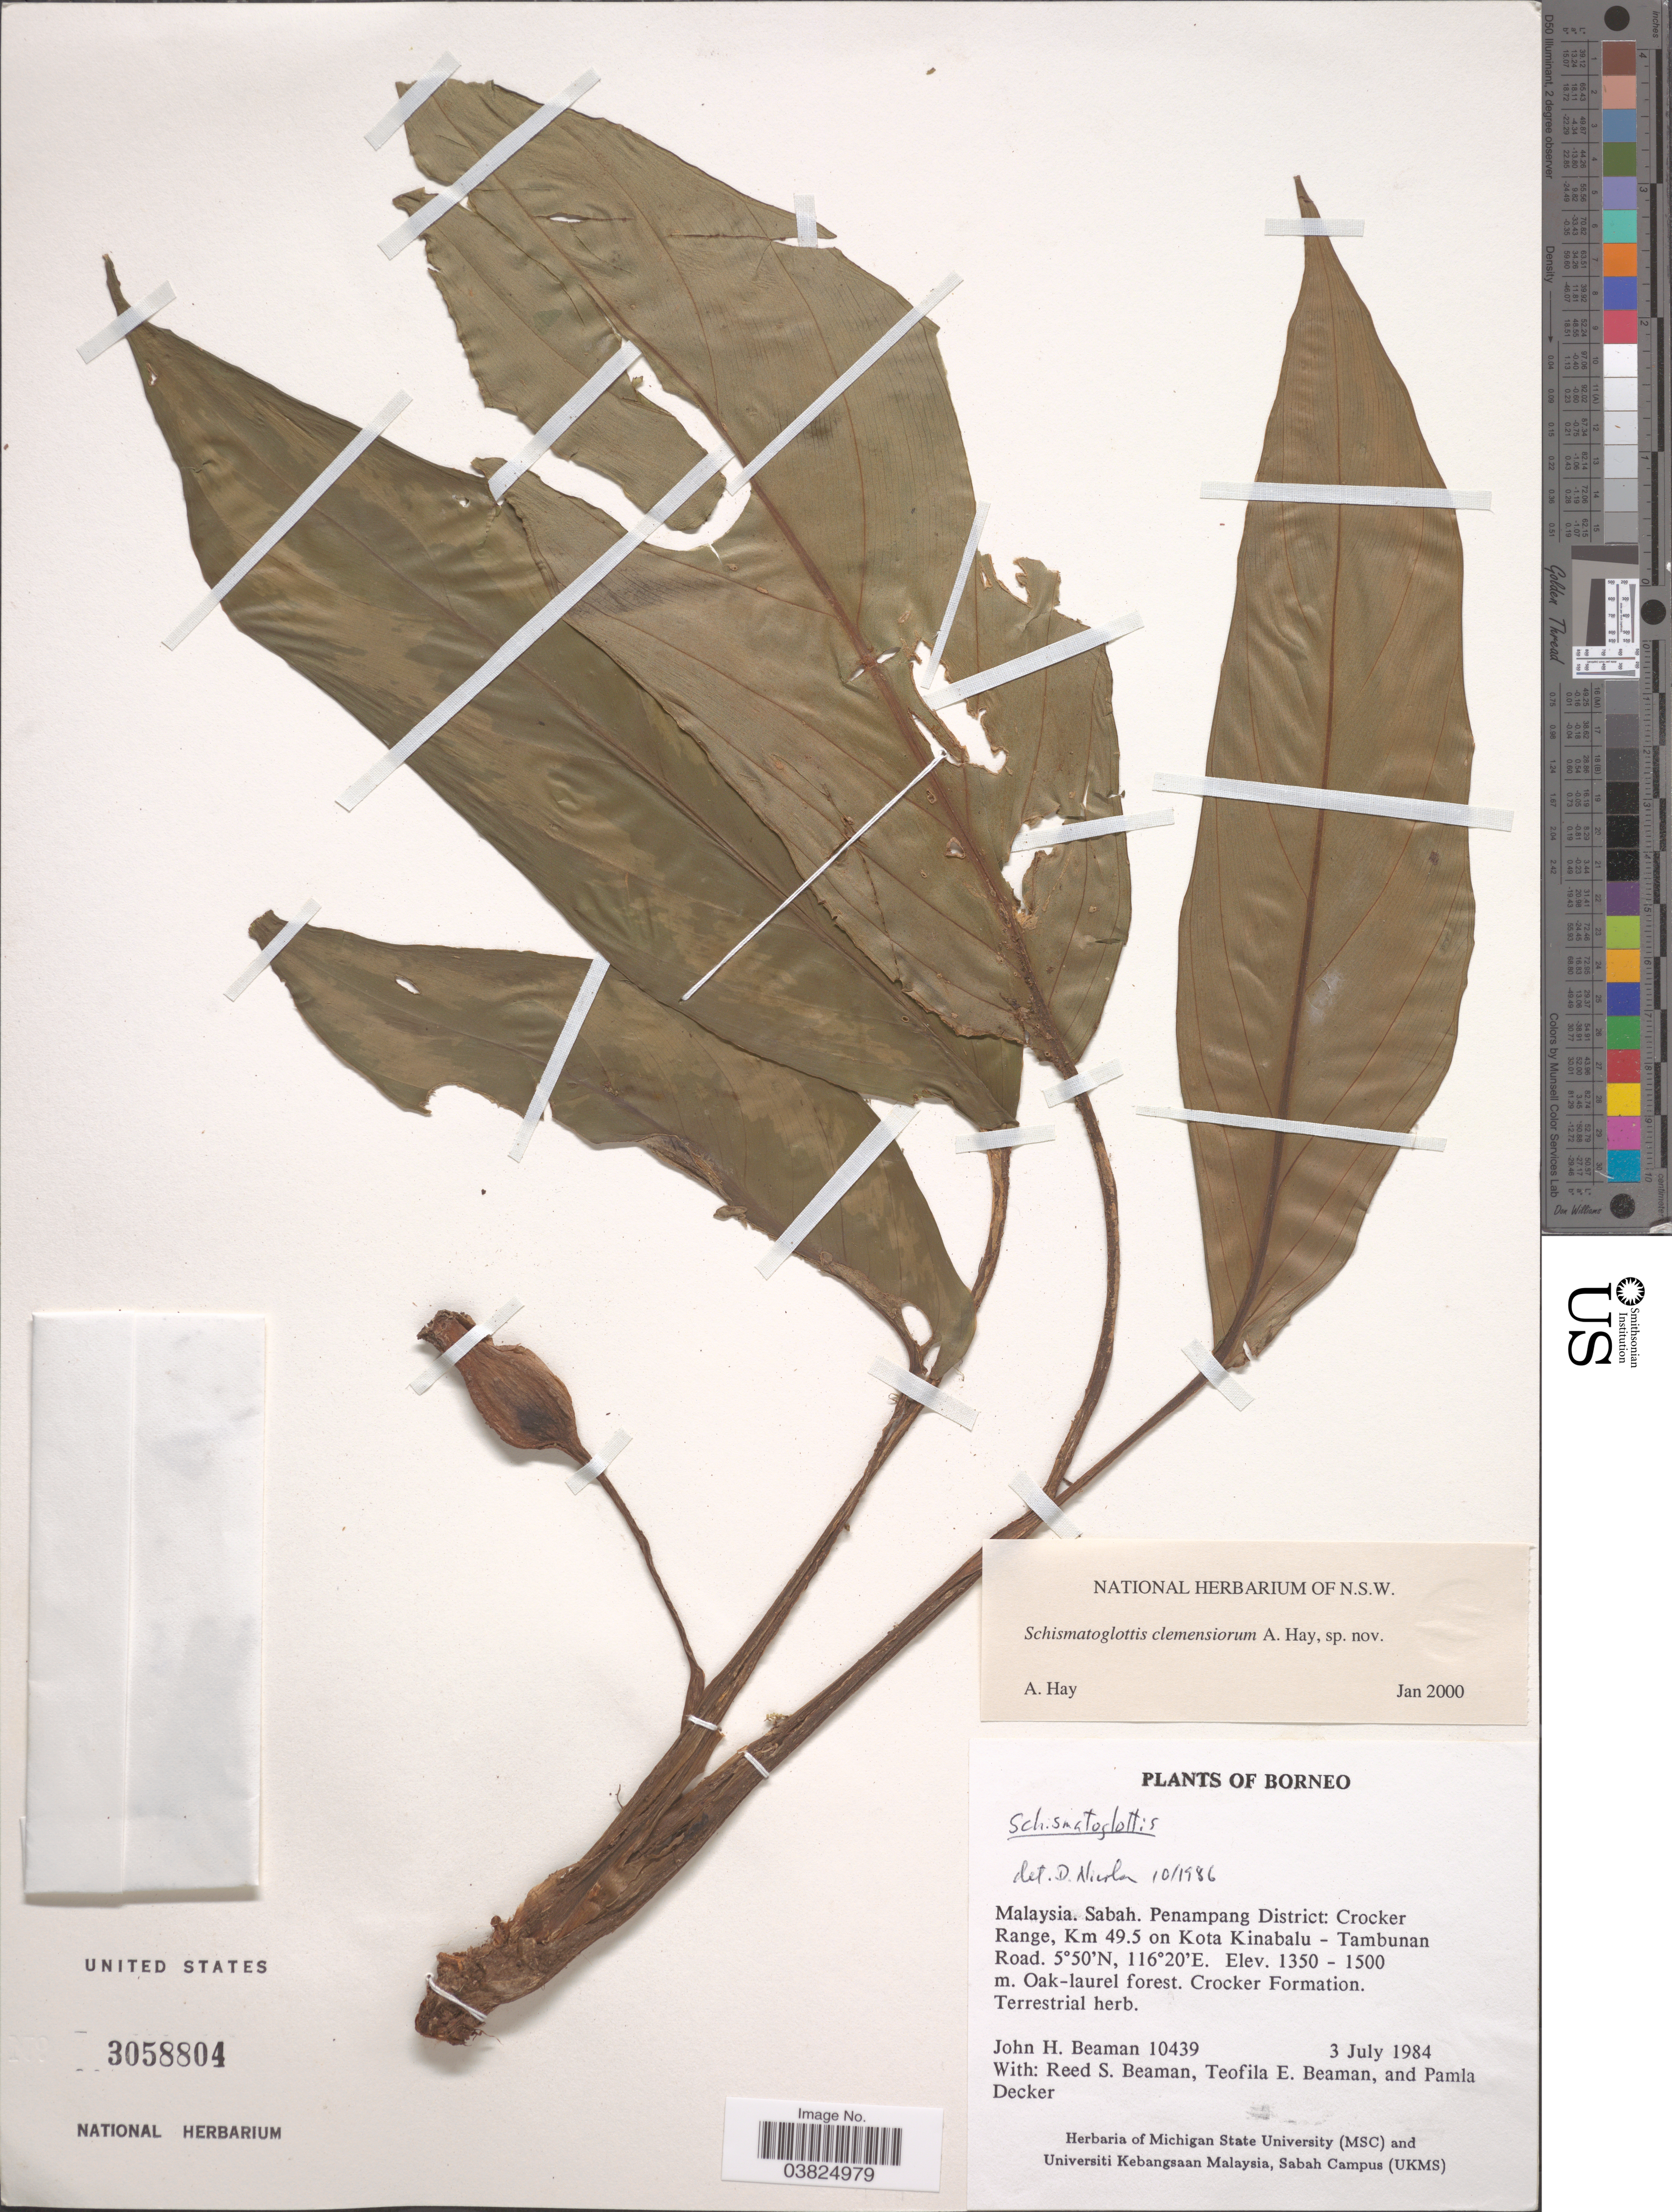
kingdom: Plantae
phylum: Tracheophyta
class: Liliopsida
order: Alismatales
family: Araceae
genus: Schismatoglottis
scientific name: Schismatoglottis clemensiorum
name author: A. Hay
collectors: J. H. Beaman, R. S. Beaman, T. E. Beaman & P. Decker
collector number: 10439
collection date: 1984-07-03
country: Malaysia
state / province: Sabah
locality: Borneo. Penampang District: Crocker Range, Km 49.5 on Kota Kinabalu - Tambunan Road.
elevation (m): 1350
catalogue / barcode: US 3058804